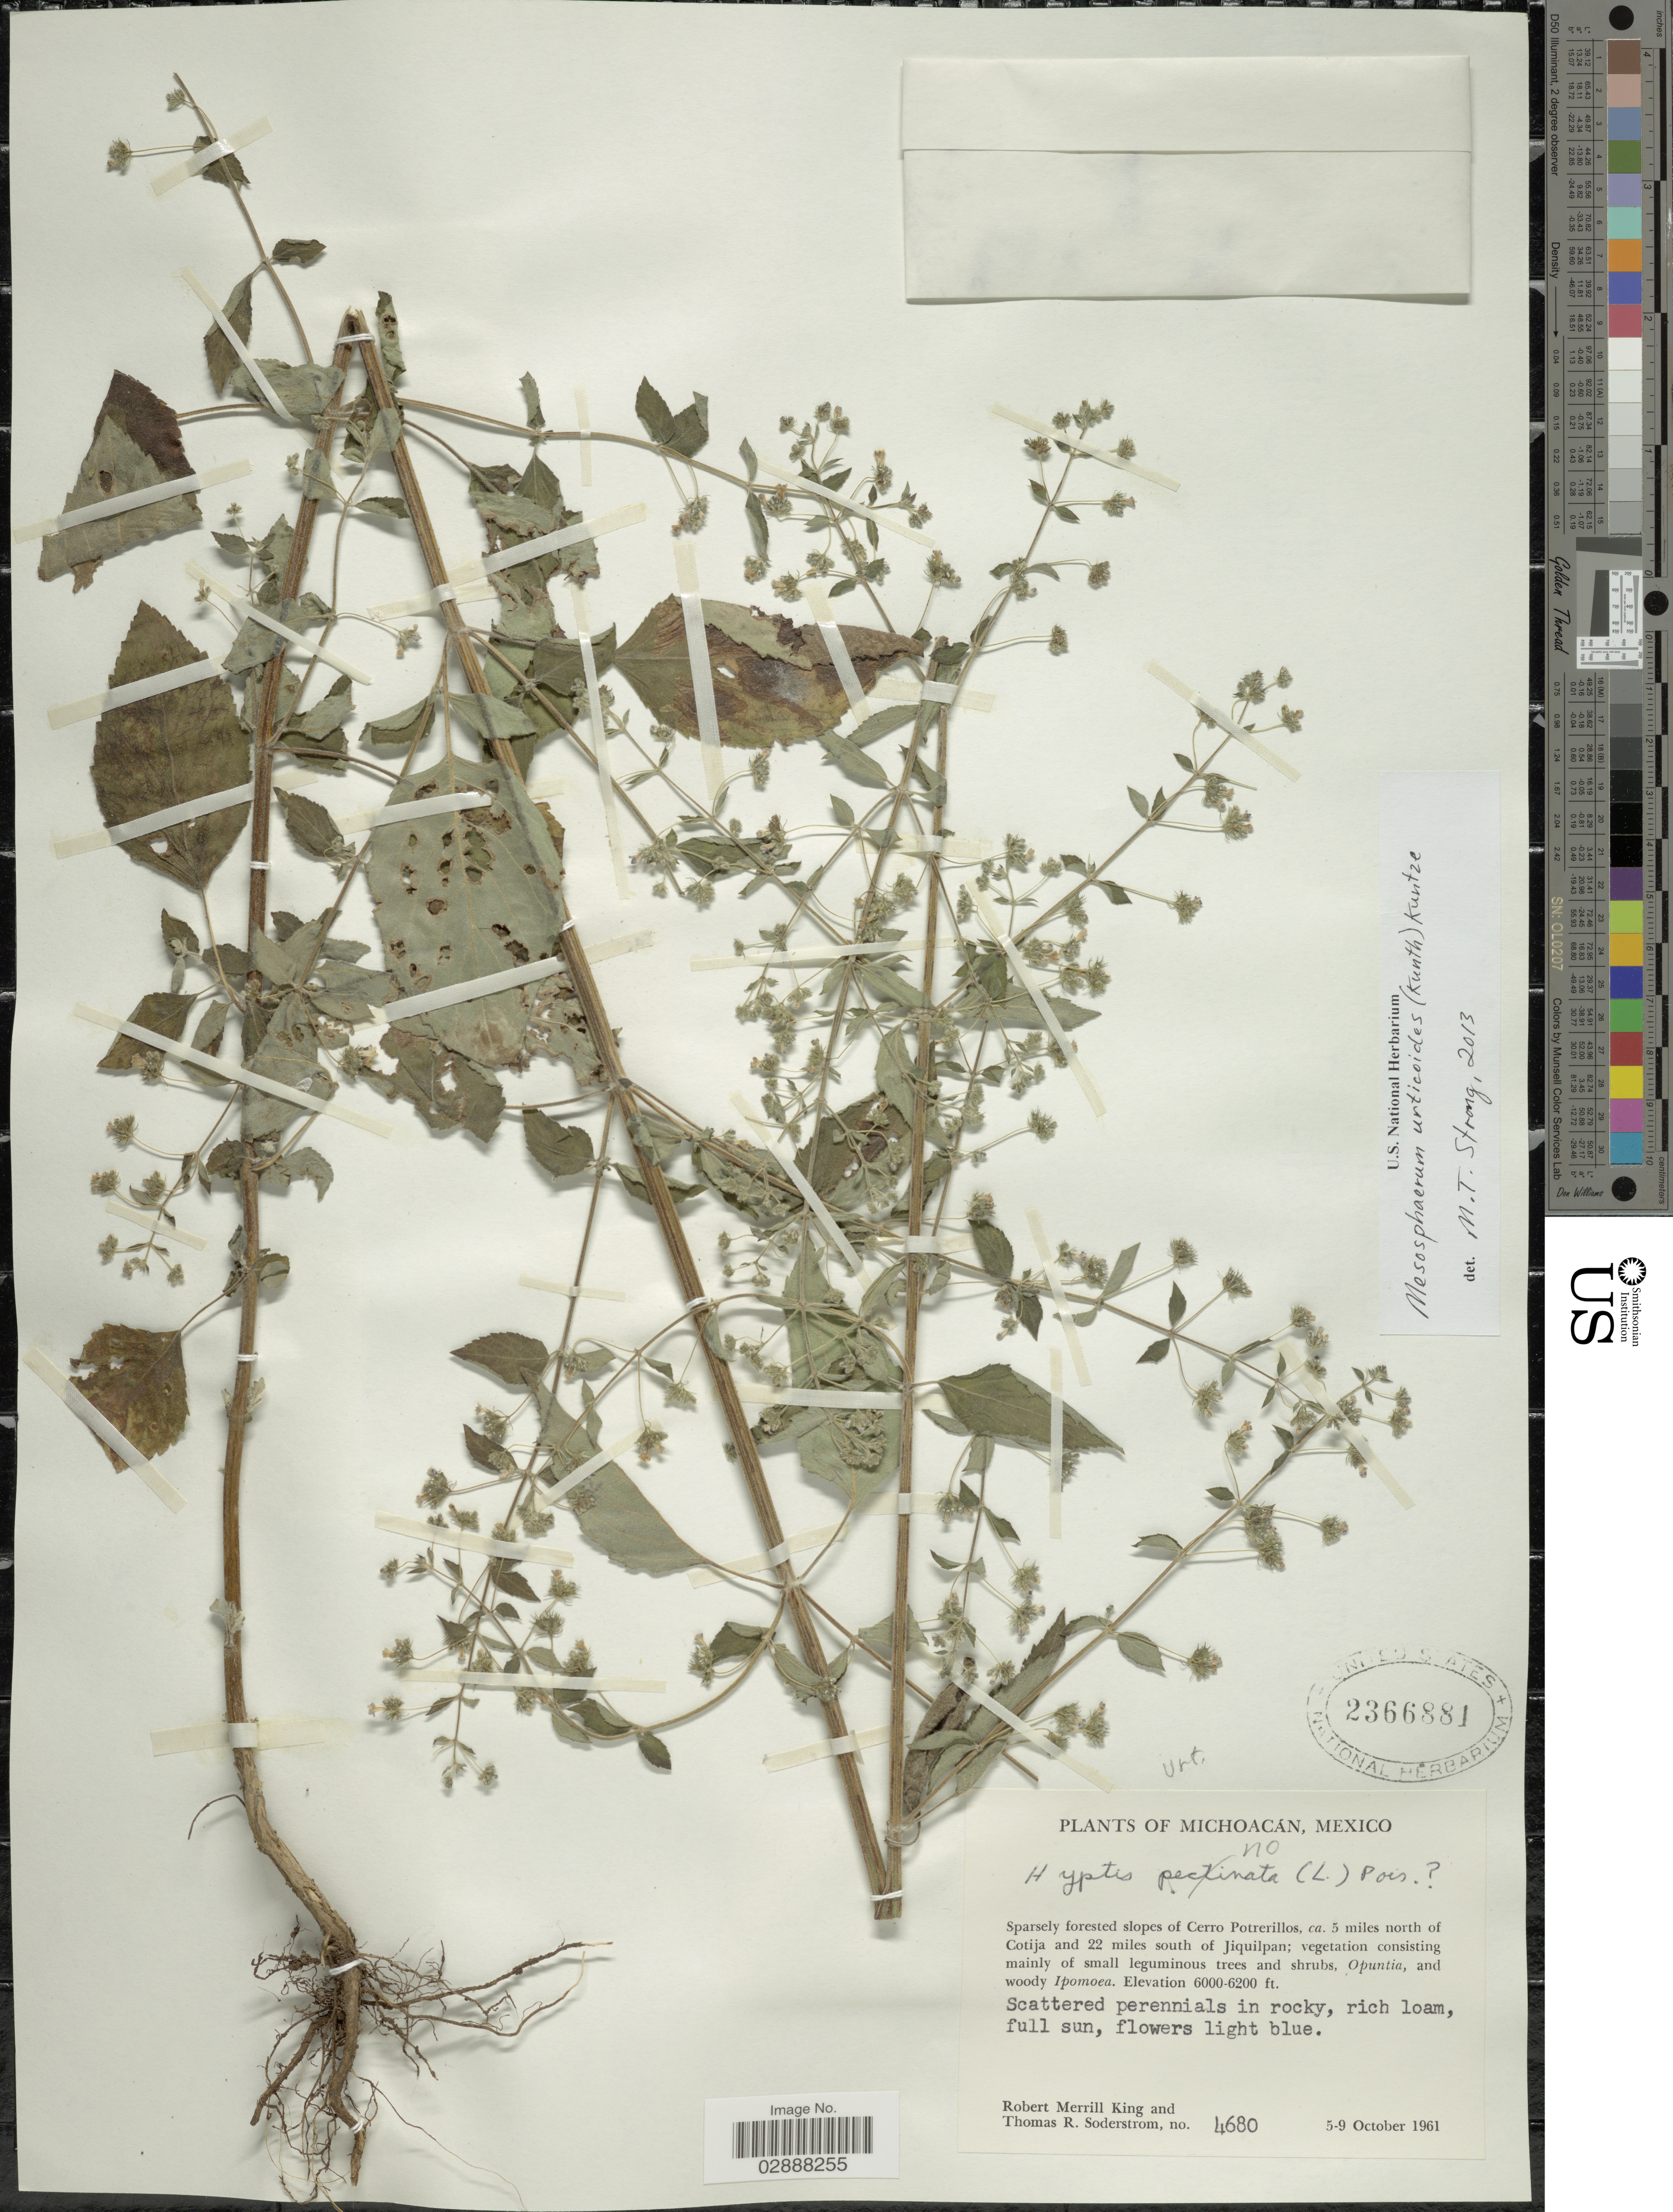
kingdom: Plantae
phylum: Tracheophyta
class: Magnoliopsida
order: Lamiales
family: Lamiaceae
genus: Mesosphaerum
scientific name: Mesosphaerum urticoides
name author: (Kunth) Kuntze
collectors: R. M. King & T. R. Soderstrom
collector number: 4680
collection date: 1961-10-05/1961-10-09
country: Mexico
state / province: Michoacán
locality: Slopes of Cerro Potrerillos, ca. 5 miles north of Cotija and 22 miles south of Jiquilpan.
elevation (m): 1829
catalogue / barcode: US 2366881